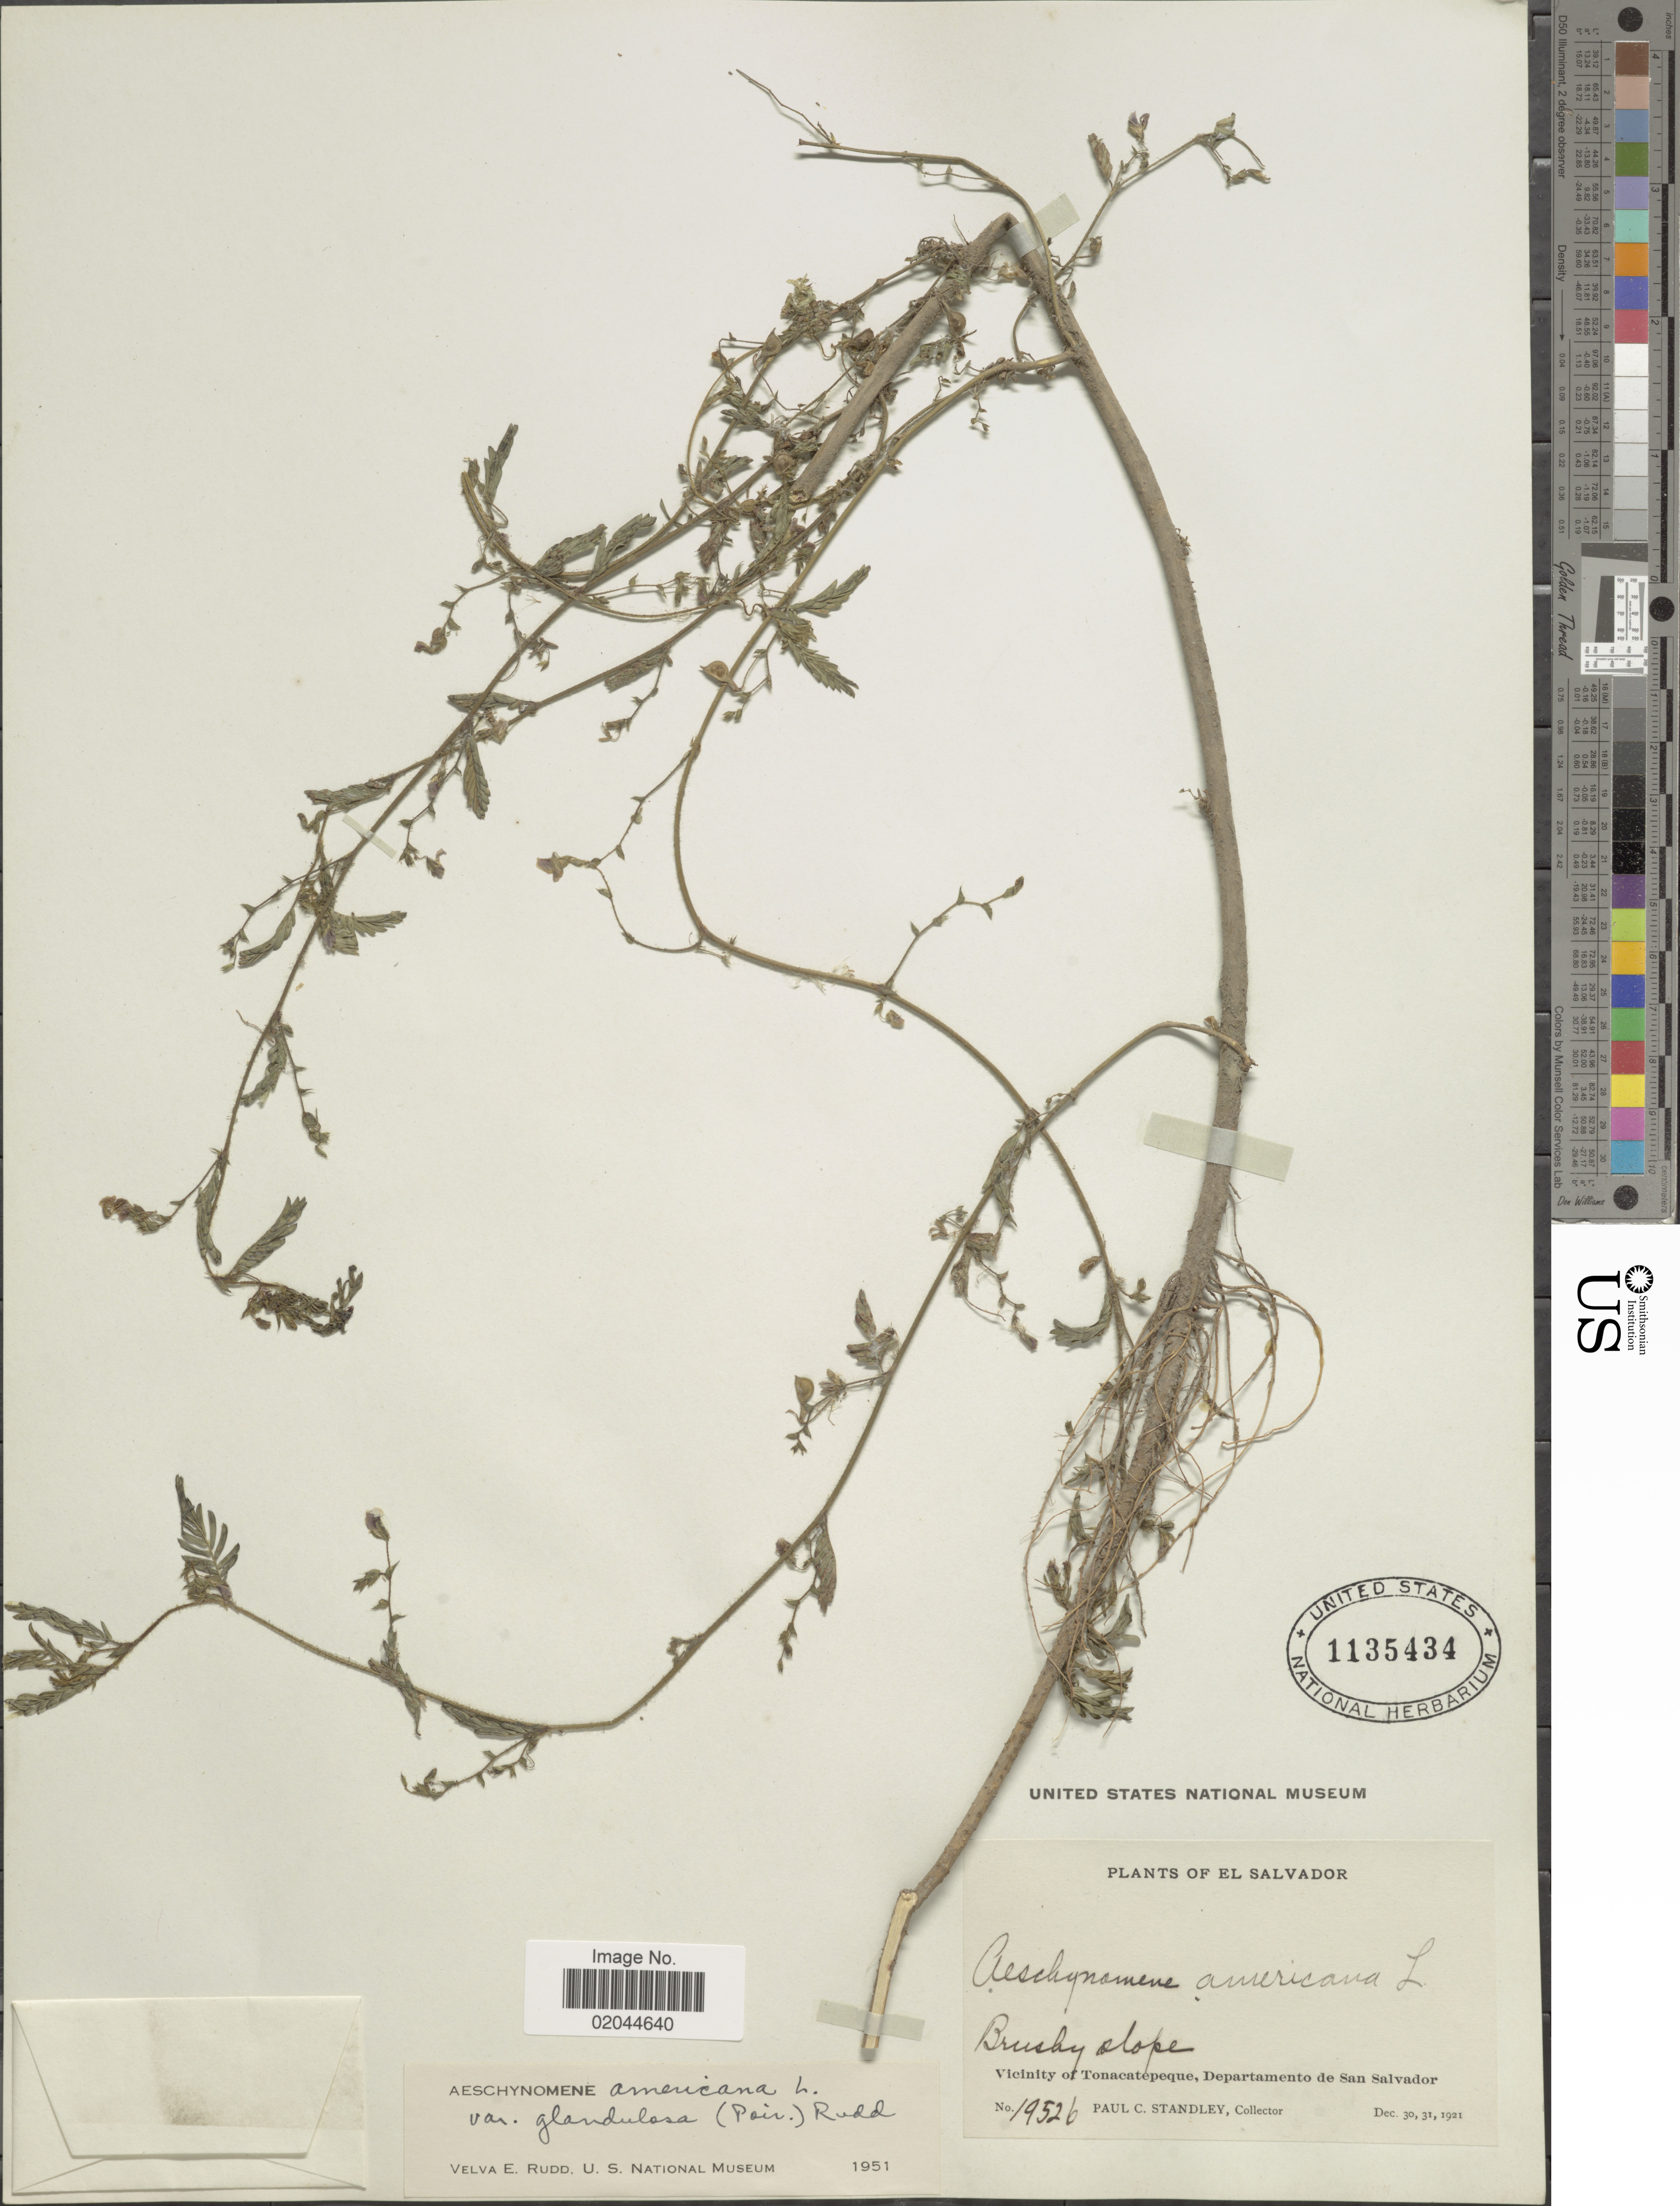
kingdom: Plantae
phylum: Tracheophyta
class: Magnoliopsida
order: Fabales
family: Fabaceae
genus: Aeschynomene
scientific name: Aeschynomene americana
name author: L.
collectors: P. C. Standley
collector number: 19526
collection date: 1921-12-30/1921-12-31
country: El Salvador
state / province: San Salvador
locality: Brushy slope, vicinity of Tonacatepeque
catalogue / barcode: US 1135434